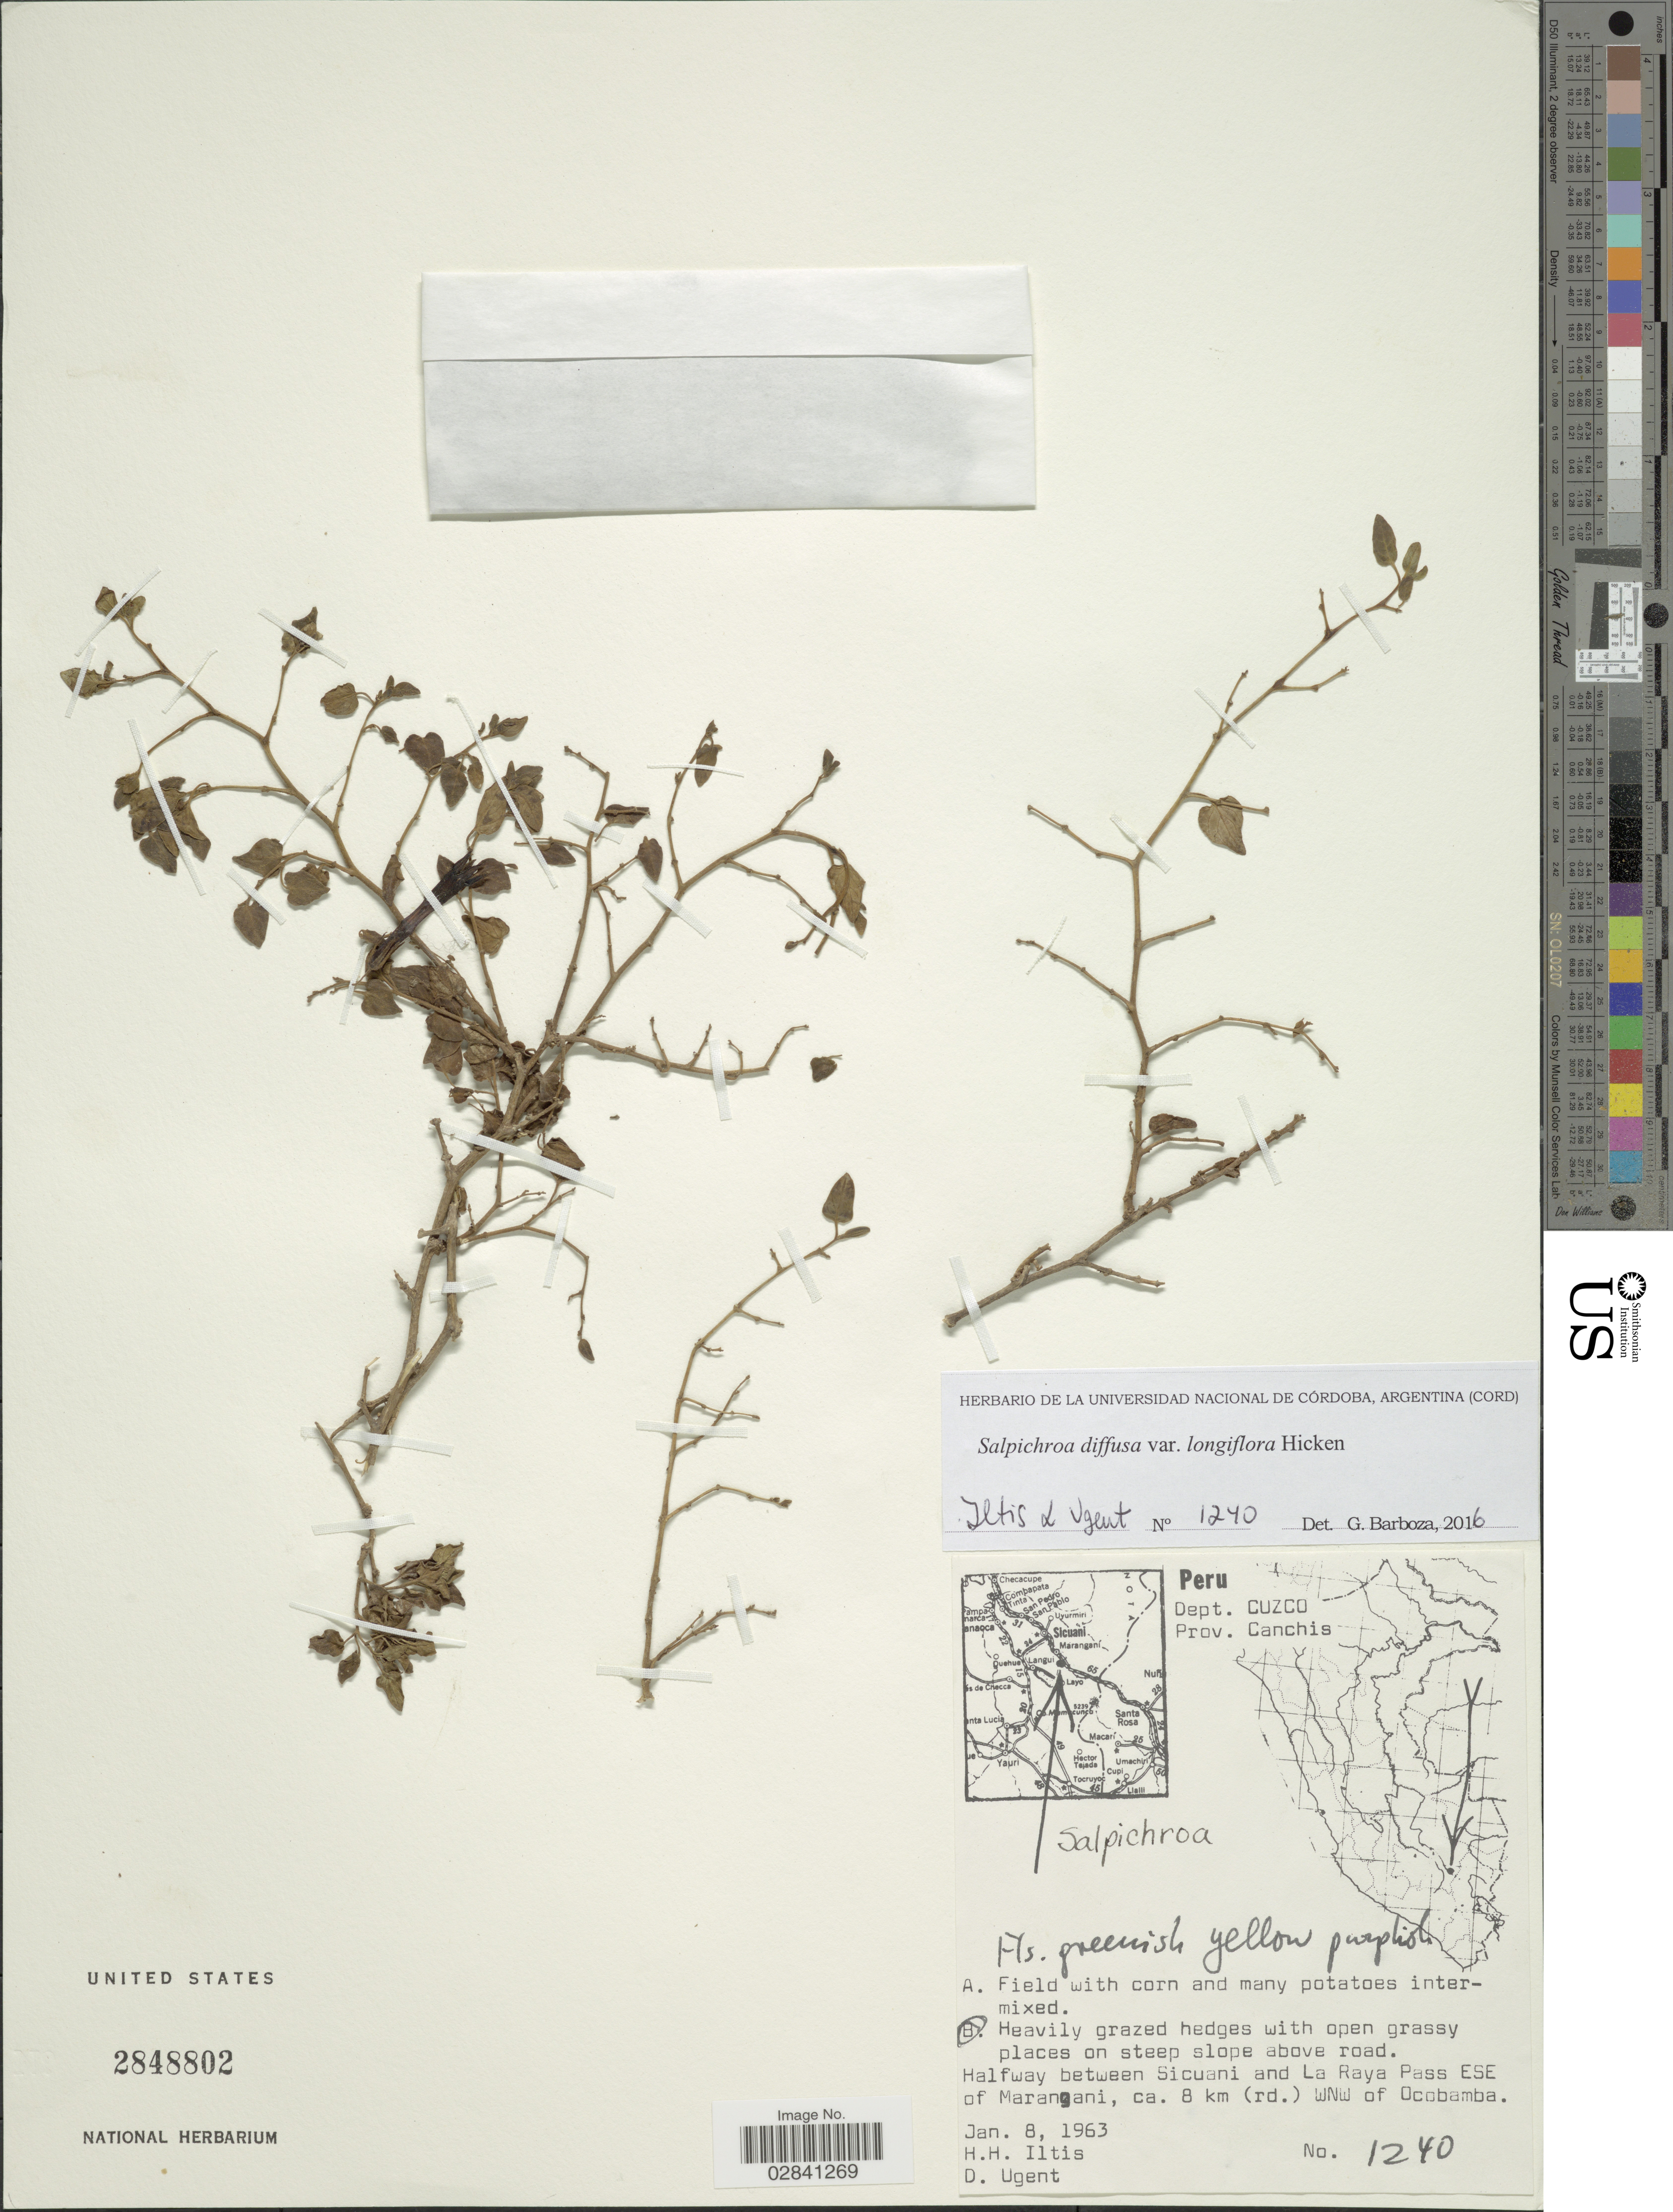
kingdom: Plantae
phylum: Tracheophyta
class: Magnoliopsida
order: Solanales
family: Solanaceae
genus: Salpichroa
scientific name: Salpichroa weberbauerii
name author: Dammer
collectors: H. H. Iltis & D. Ugent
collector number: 1240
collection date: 1963-01-08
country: Peru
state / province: Cusco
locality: Halfway between Sicuani and La Raya Pass ESE of Marangani, ca. 8 km. (rd.) WNW of Ocobamba, Prov. Canchis, Dept. Cuzco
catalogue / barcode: US 2848802